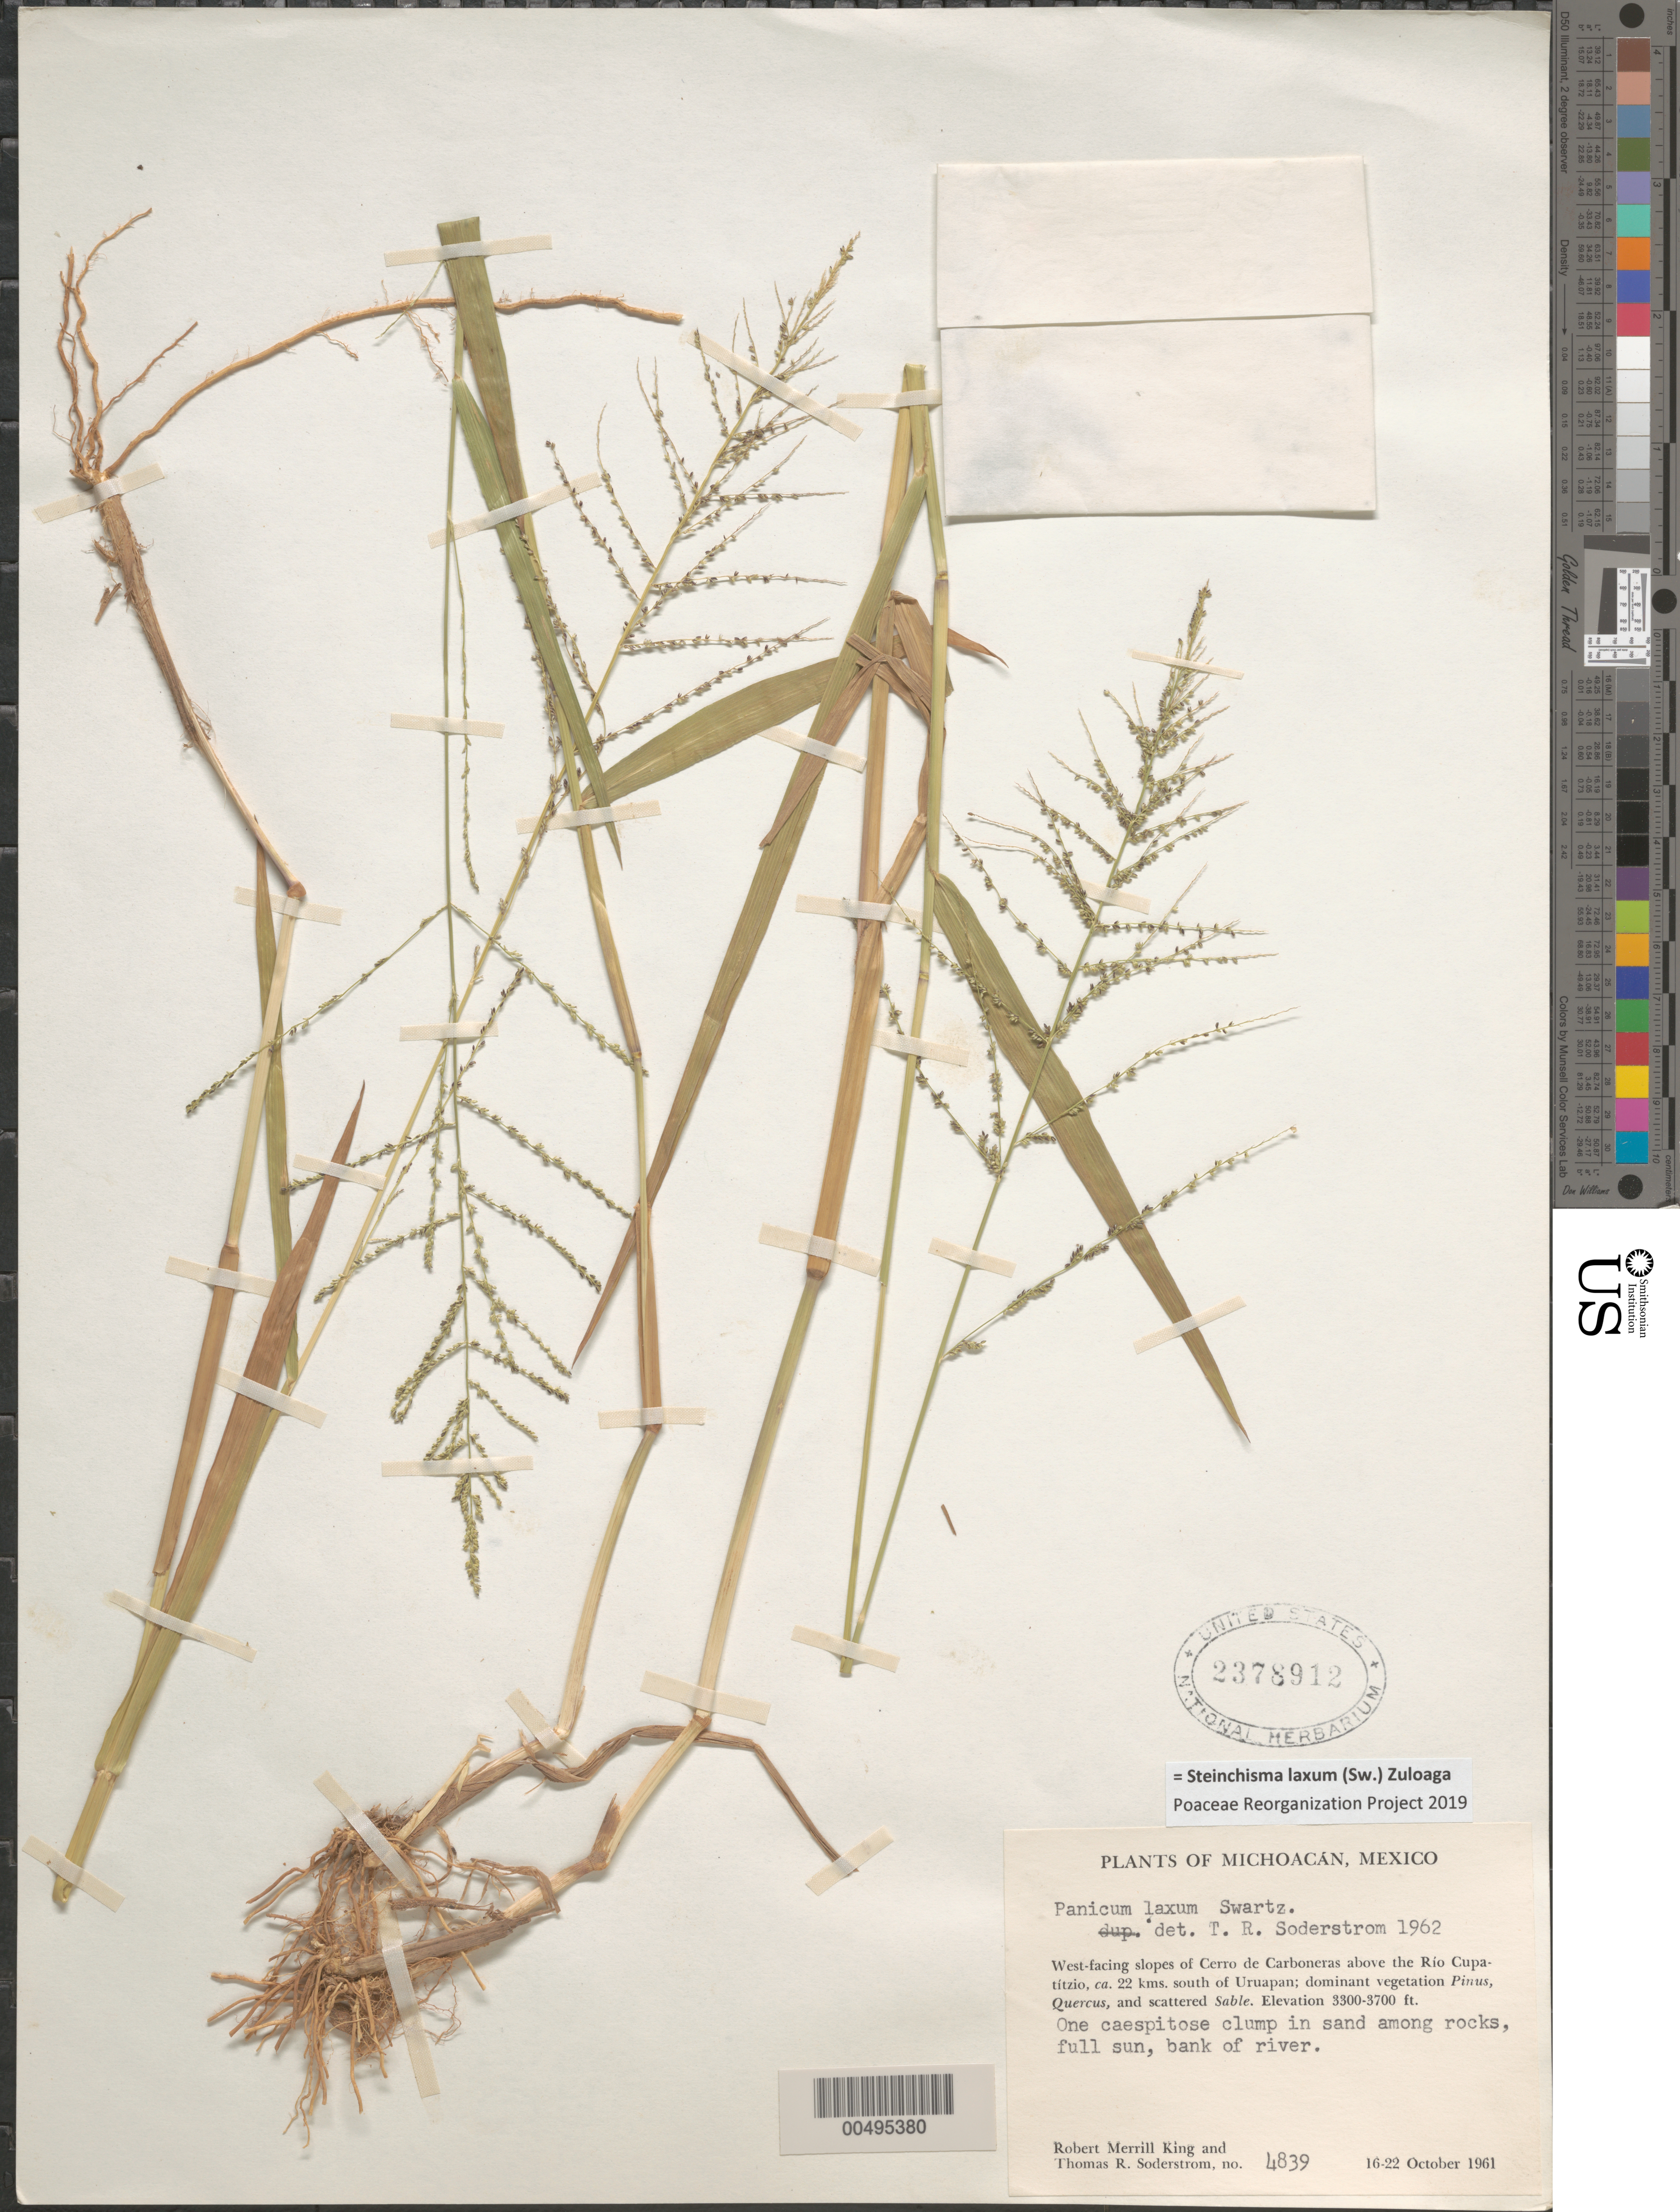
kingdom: Plantae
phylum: Tracheophyta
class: Liliopsida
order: Poales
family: Poaceae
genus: Panicum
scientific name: Panicum laxum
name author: Sw.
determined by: Soderstrom, T. R.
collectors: R. M. King & T. R. Soderstrom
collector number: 4839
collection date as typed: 16 Oct 1961 to 22 Oct 1961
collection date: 1961-10-16/1961-10-22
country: Mexico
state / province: Michoacán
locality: W-facing slopes of Cerro de Carboneras above the R¡o Cupat¡tzio, ca. 22 km S of Uruapan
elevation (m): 1006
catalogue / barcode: US 2378912